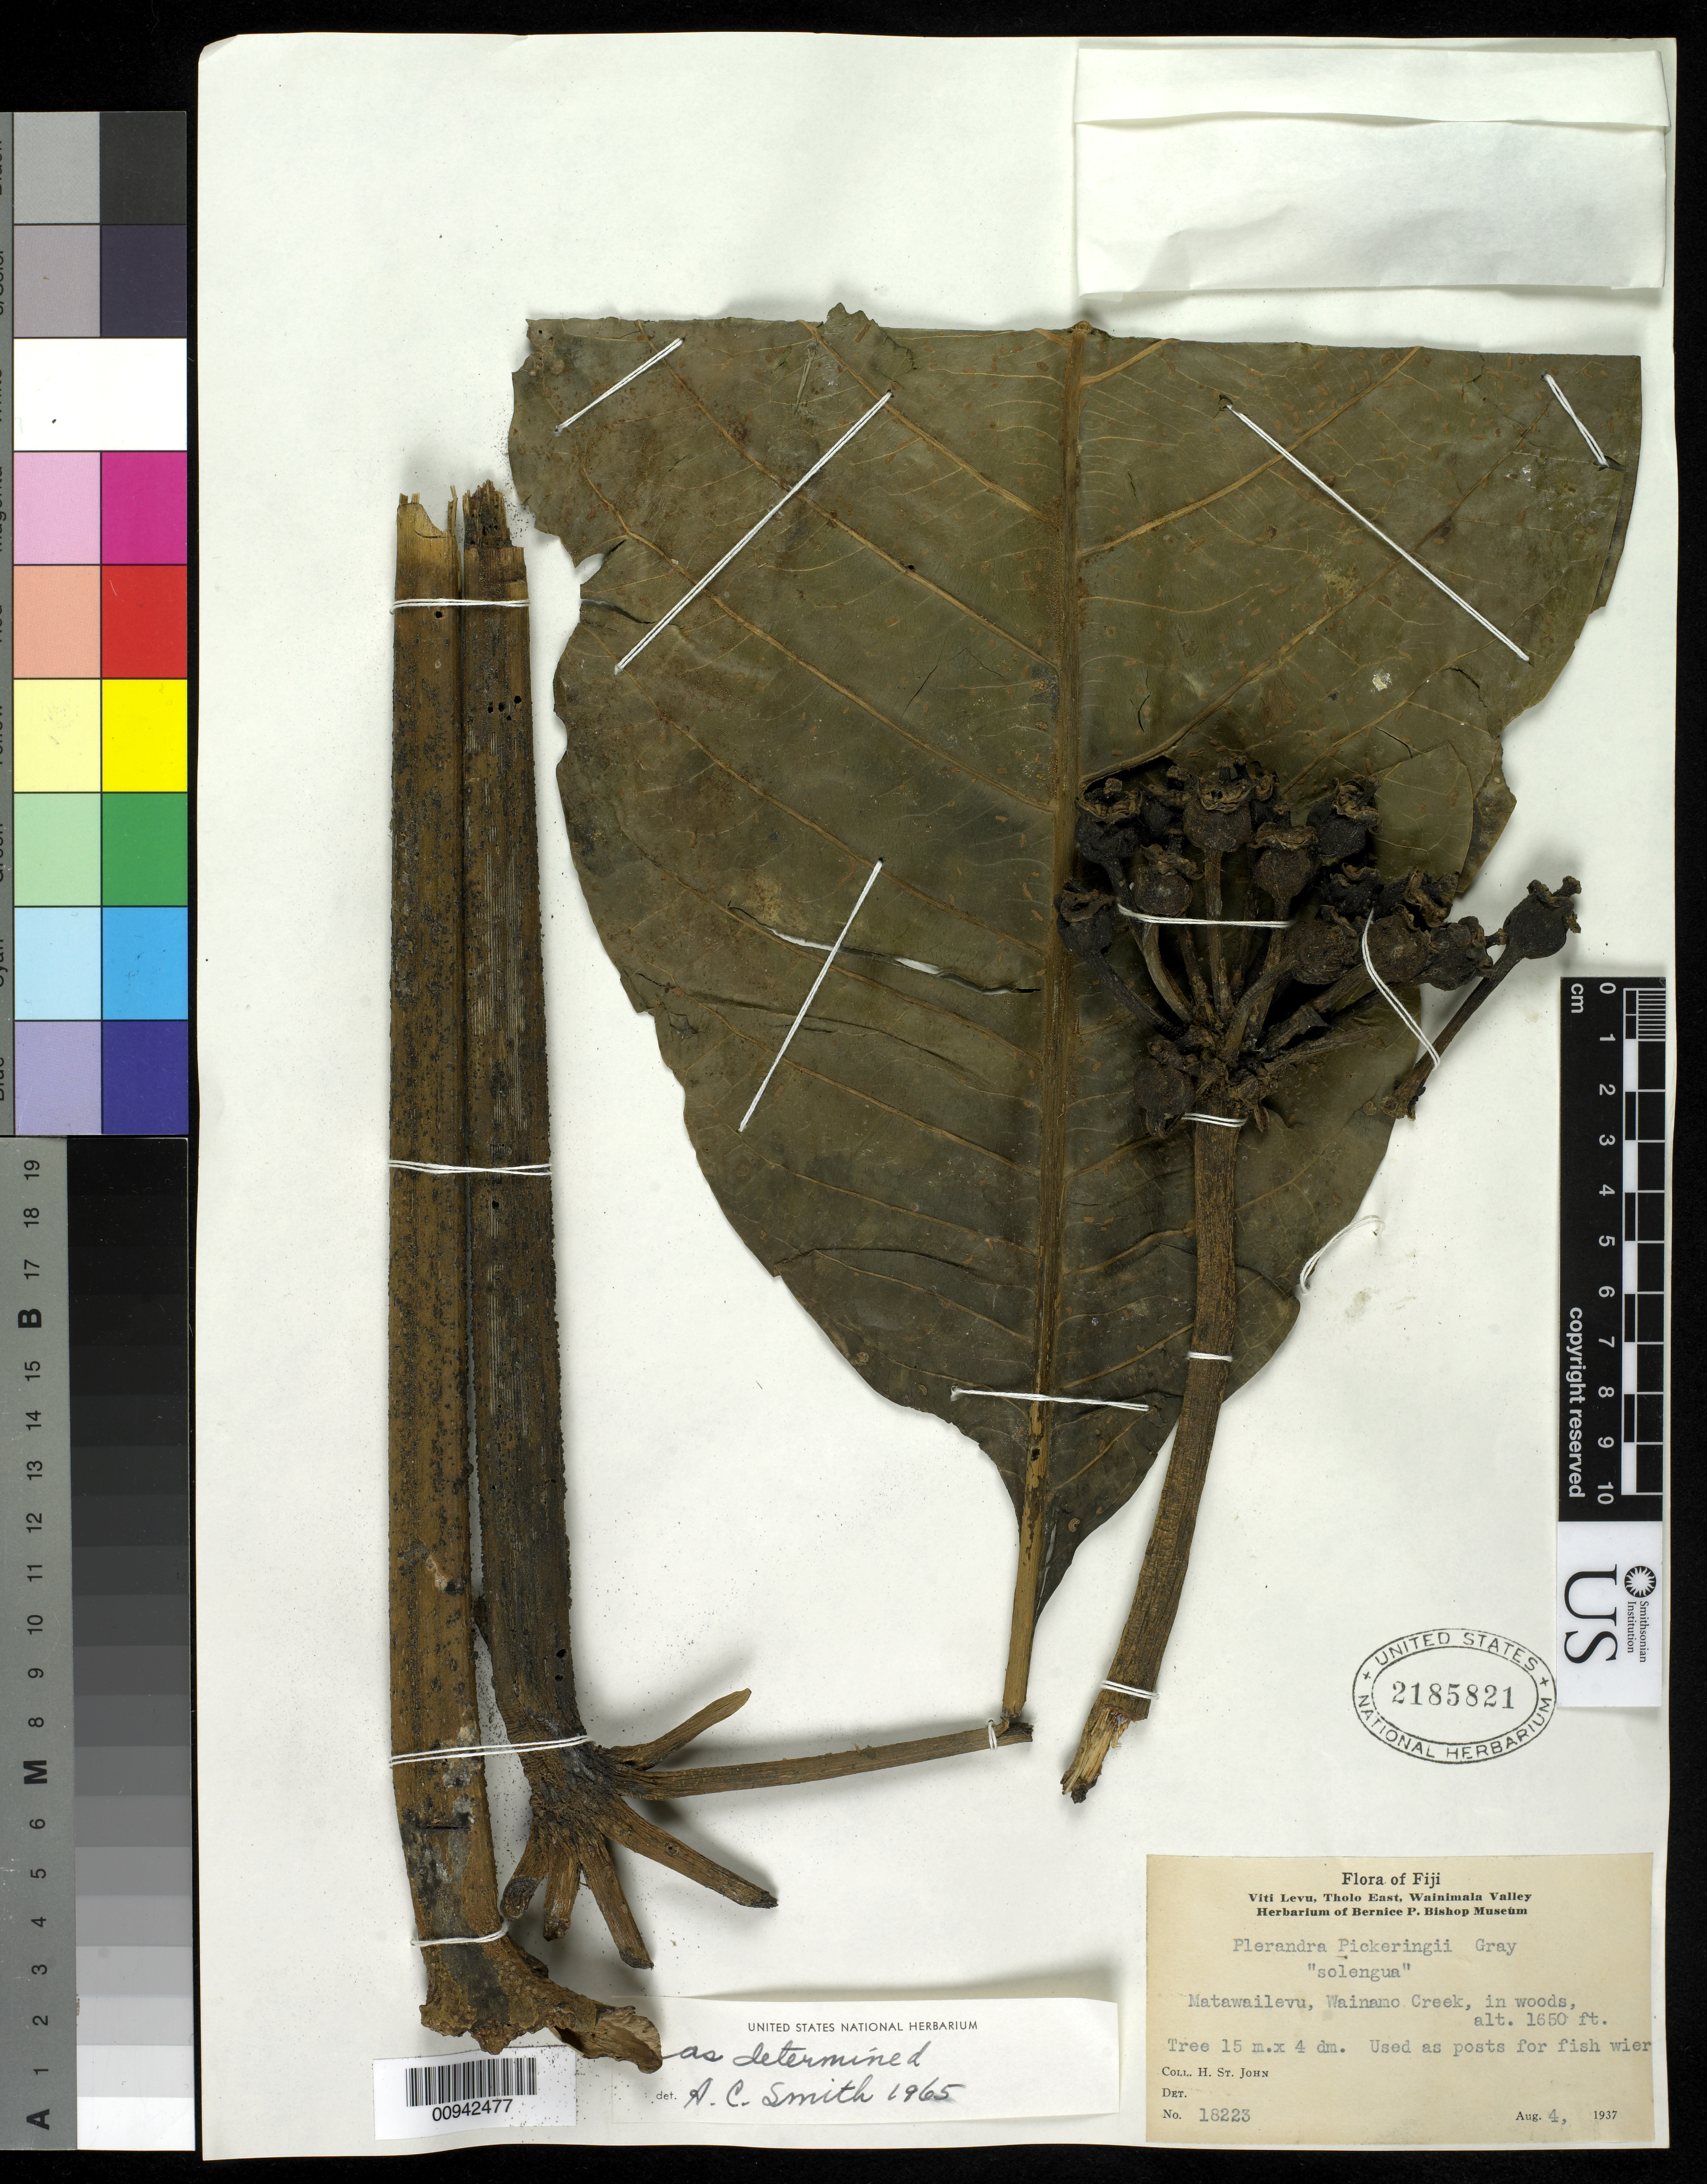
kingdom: Plantae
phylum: Tracheophyta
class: Magnoliopsida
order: Apiales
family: Araliaceae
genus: Plerandra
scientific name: Plerandra pickeringii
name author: A. Gray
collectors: H. St. John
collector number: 18223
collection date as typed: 04 Aug 1937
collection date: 1937-08-04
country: Fiji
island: Viti Levu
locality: Matawailevu, Wainamo Creek in woods.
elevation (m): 488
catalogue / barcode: US 2185821